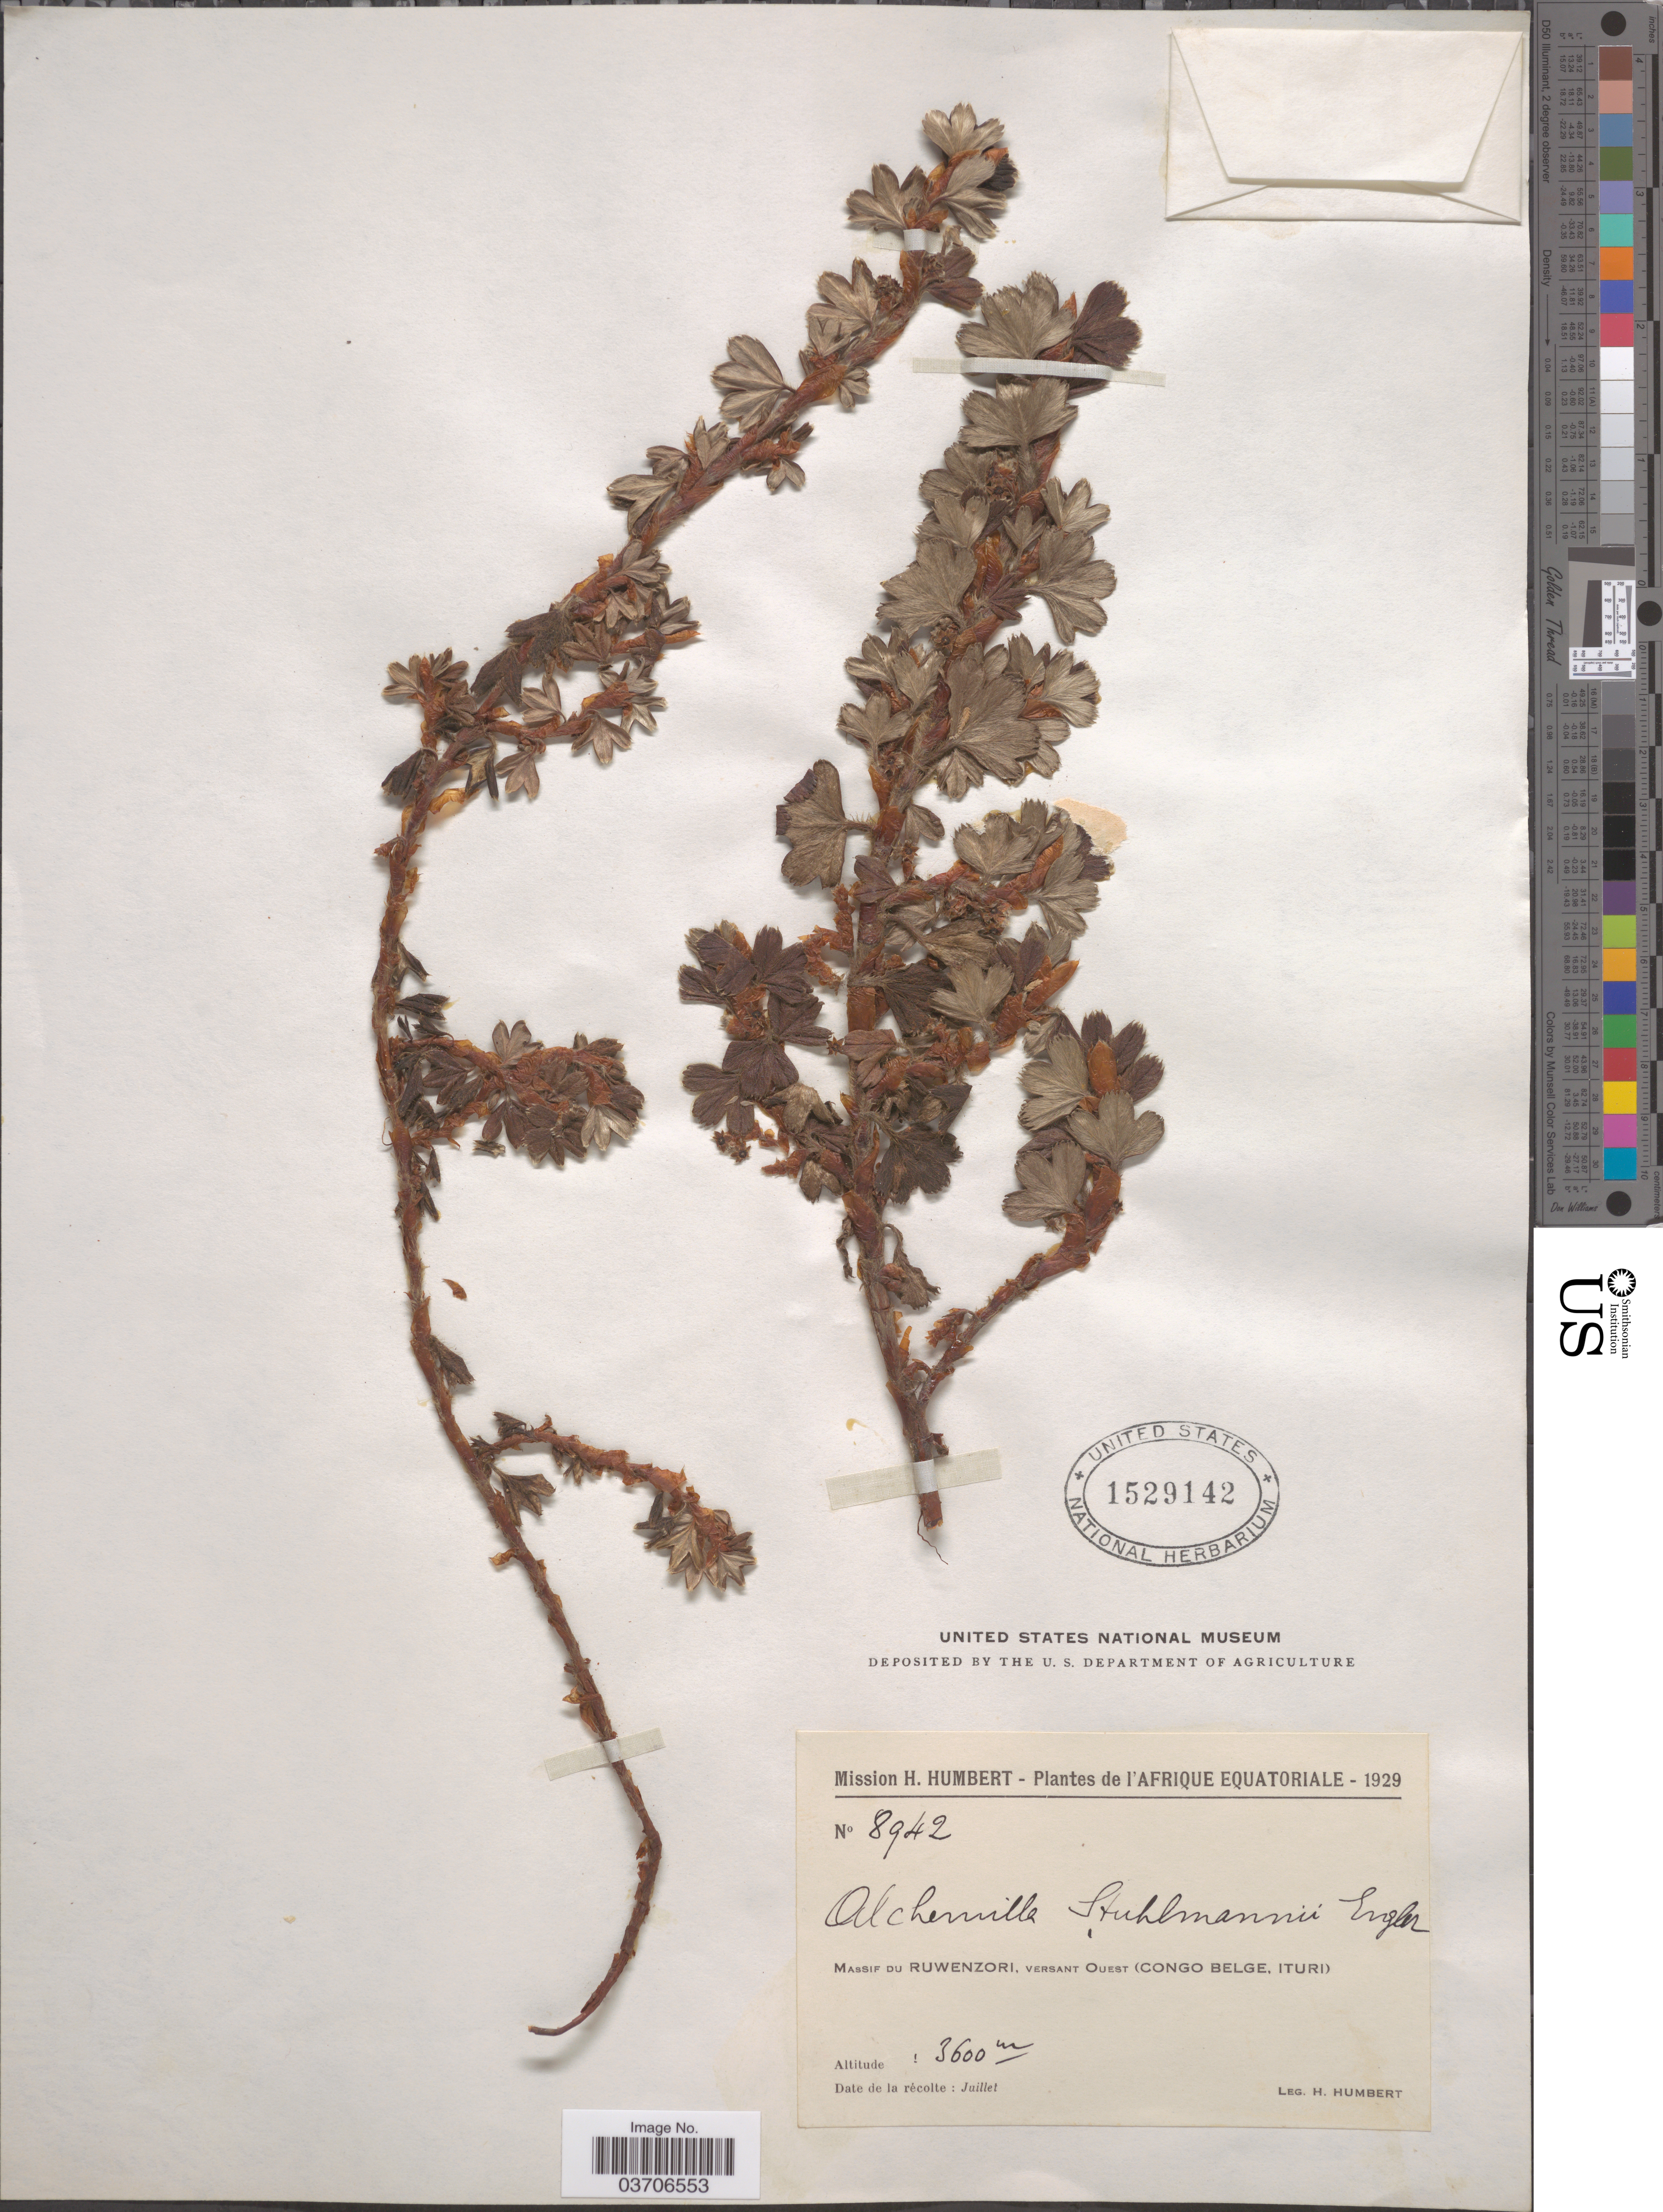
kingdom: Plantae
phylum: Tracheophyta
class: Magnoliopsida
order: Rosales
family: Rosaceae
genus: Alchemilla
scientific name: Alchemilla stuhlmannii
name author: Engl.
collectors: H. Humbert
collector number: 8942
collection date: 1929-07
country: Congo, Democratic Republic of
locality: L'Afrique Equatoriale. Massif du Ruwenzori, versant Ouest (Congo Belge, Ituri).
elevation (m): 3600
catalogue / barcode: US 1529142